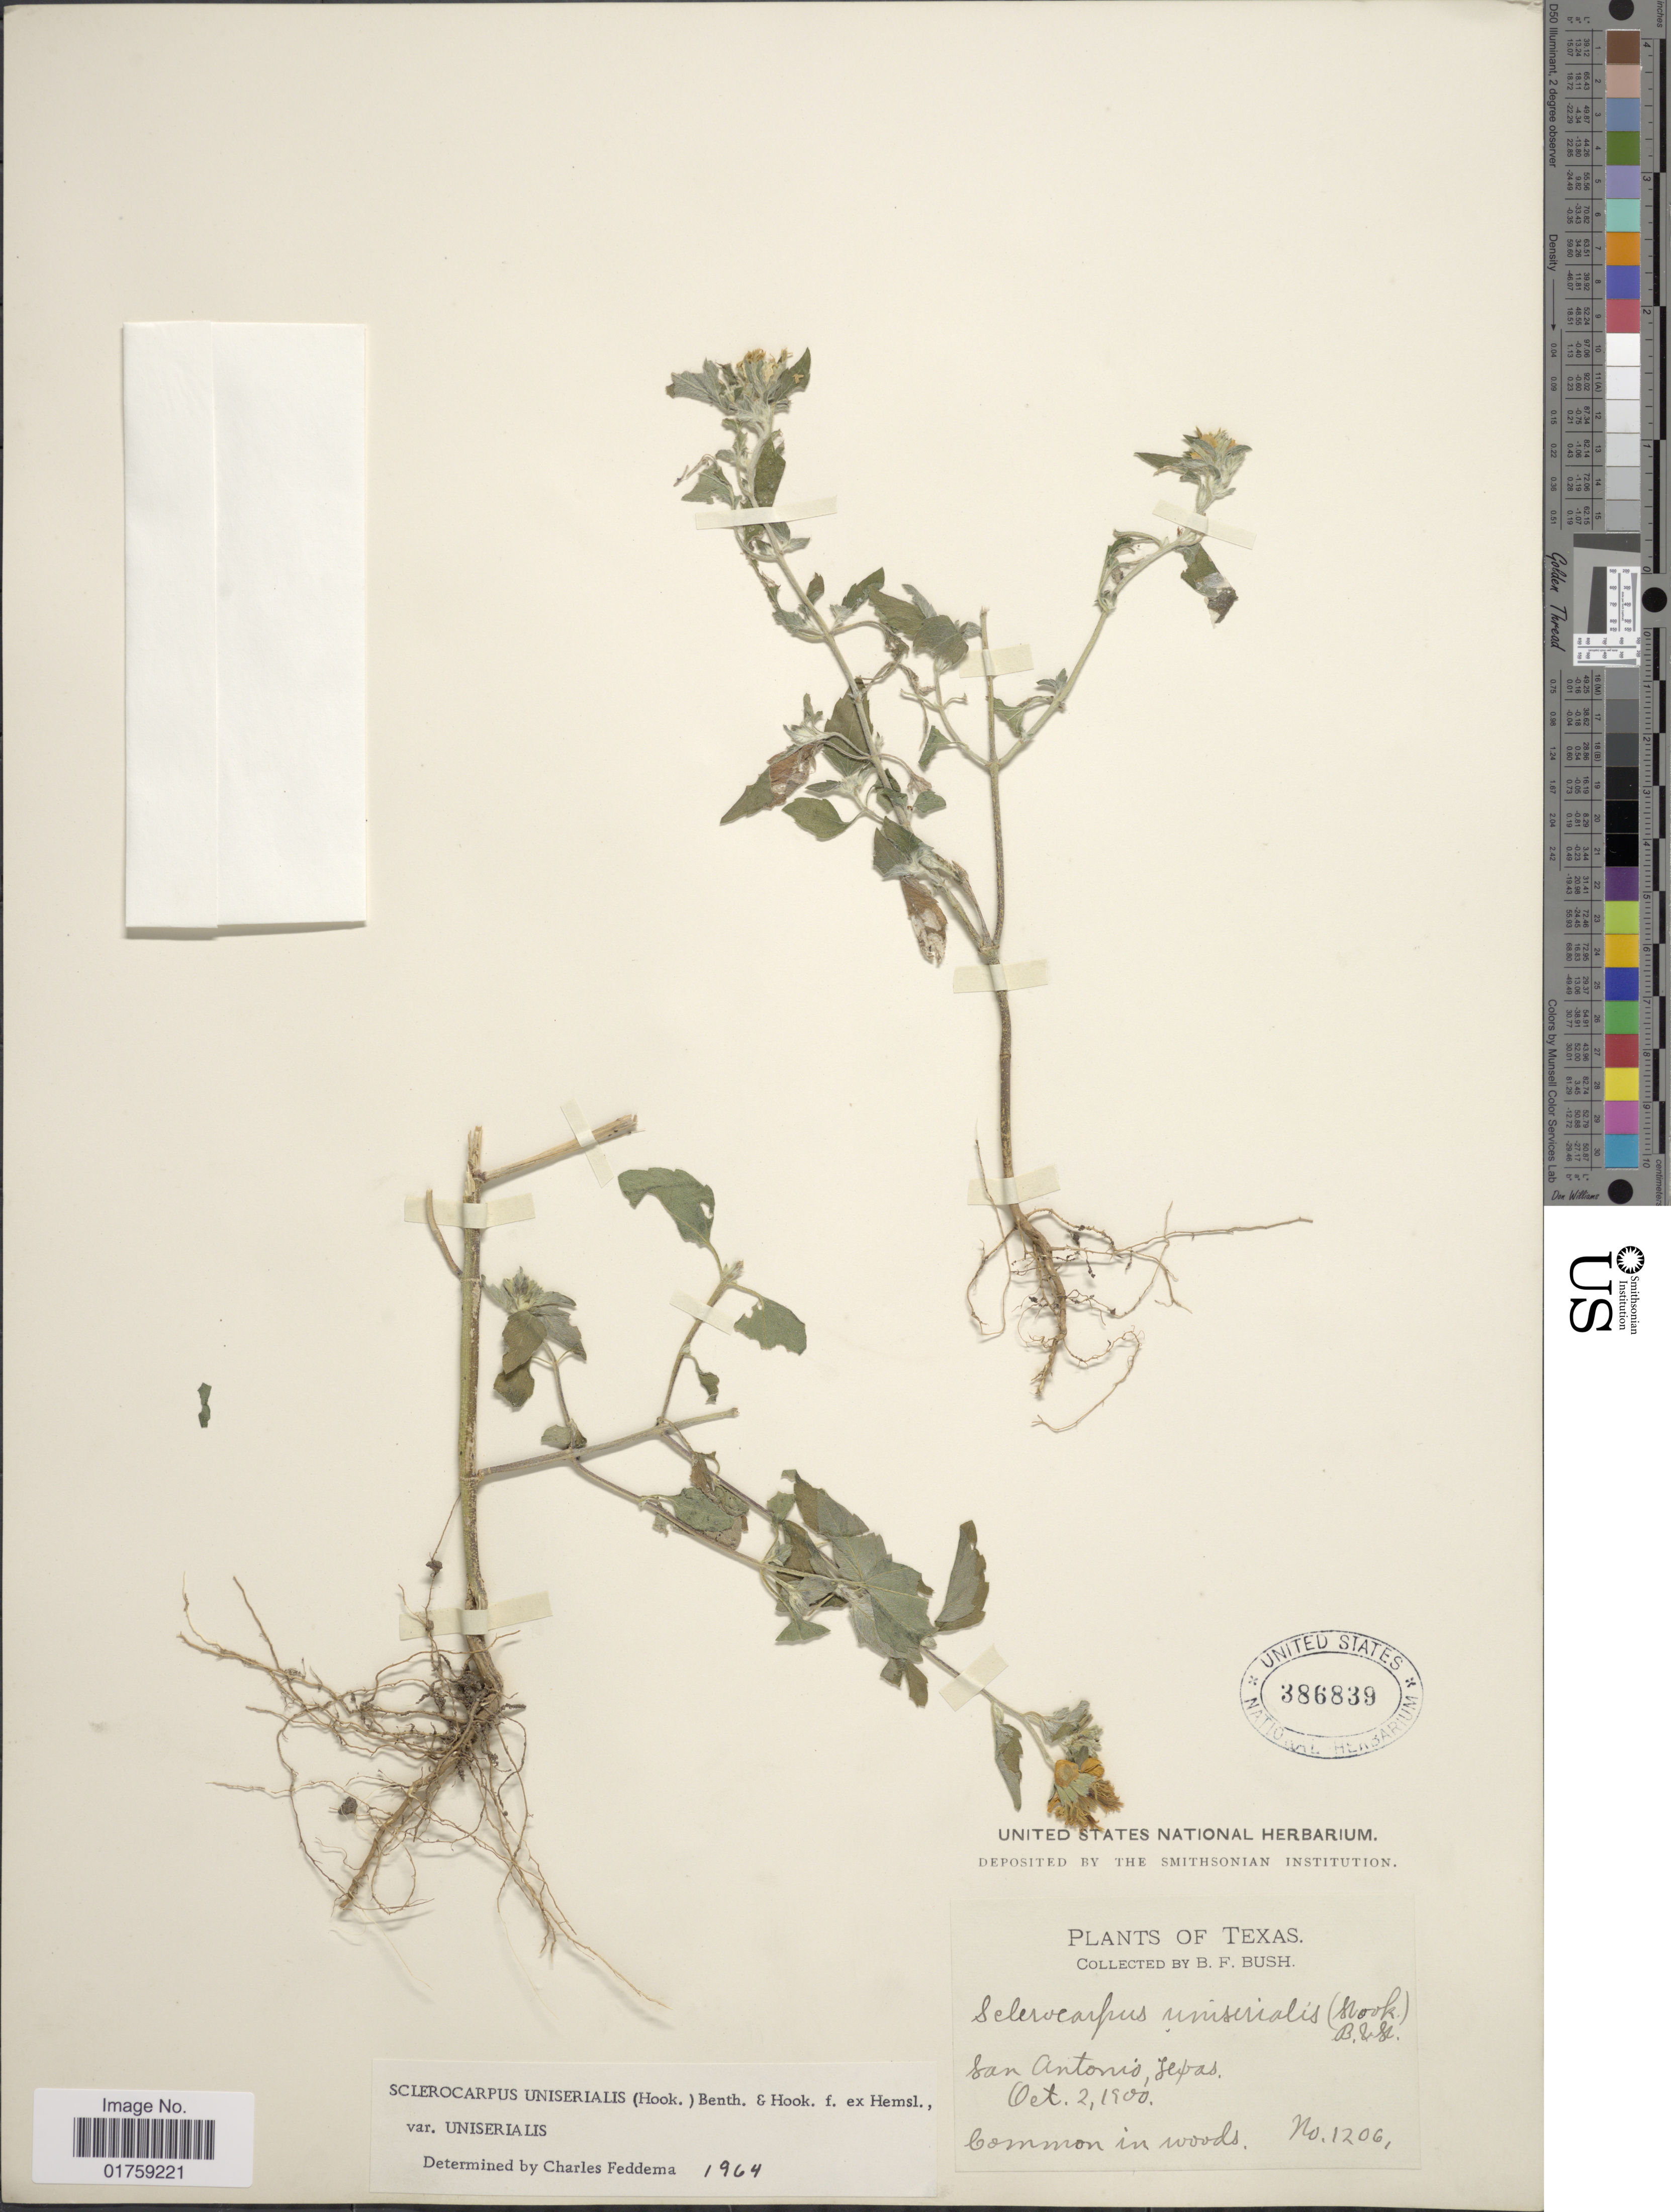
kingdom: Plantae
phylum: Tracheophyta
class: Magnoliopsida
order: Asterales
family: Asteraceae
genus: Sclerocarpus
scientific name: Sclerocarpus uniserialis var. uniserialis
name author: (Hook.) Benth. & Hook. f. ex Hemsl.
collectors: B. F. Bush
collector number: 1206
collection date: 1900-10-02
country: United States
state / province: Texas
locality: San Antonio Texas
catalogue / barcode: US 386839